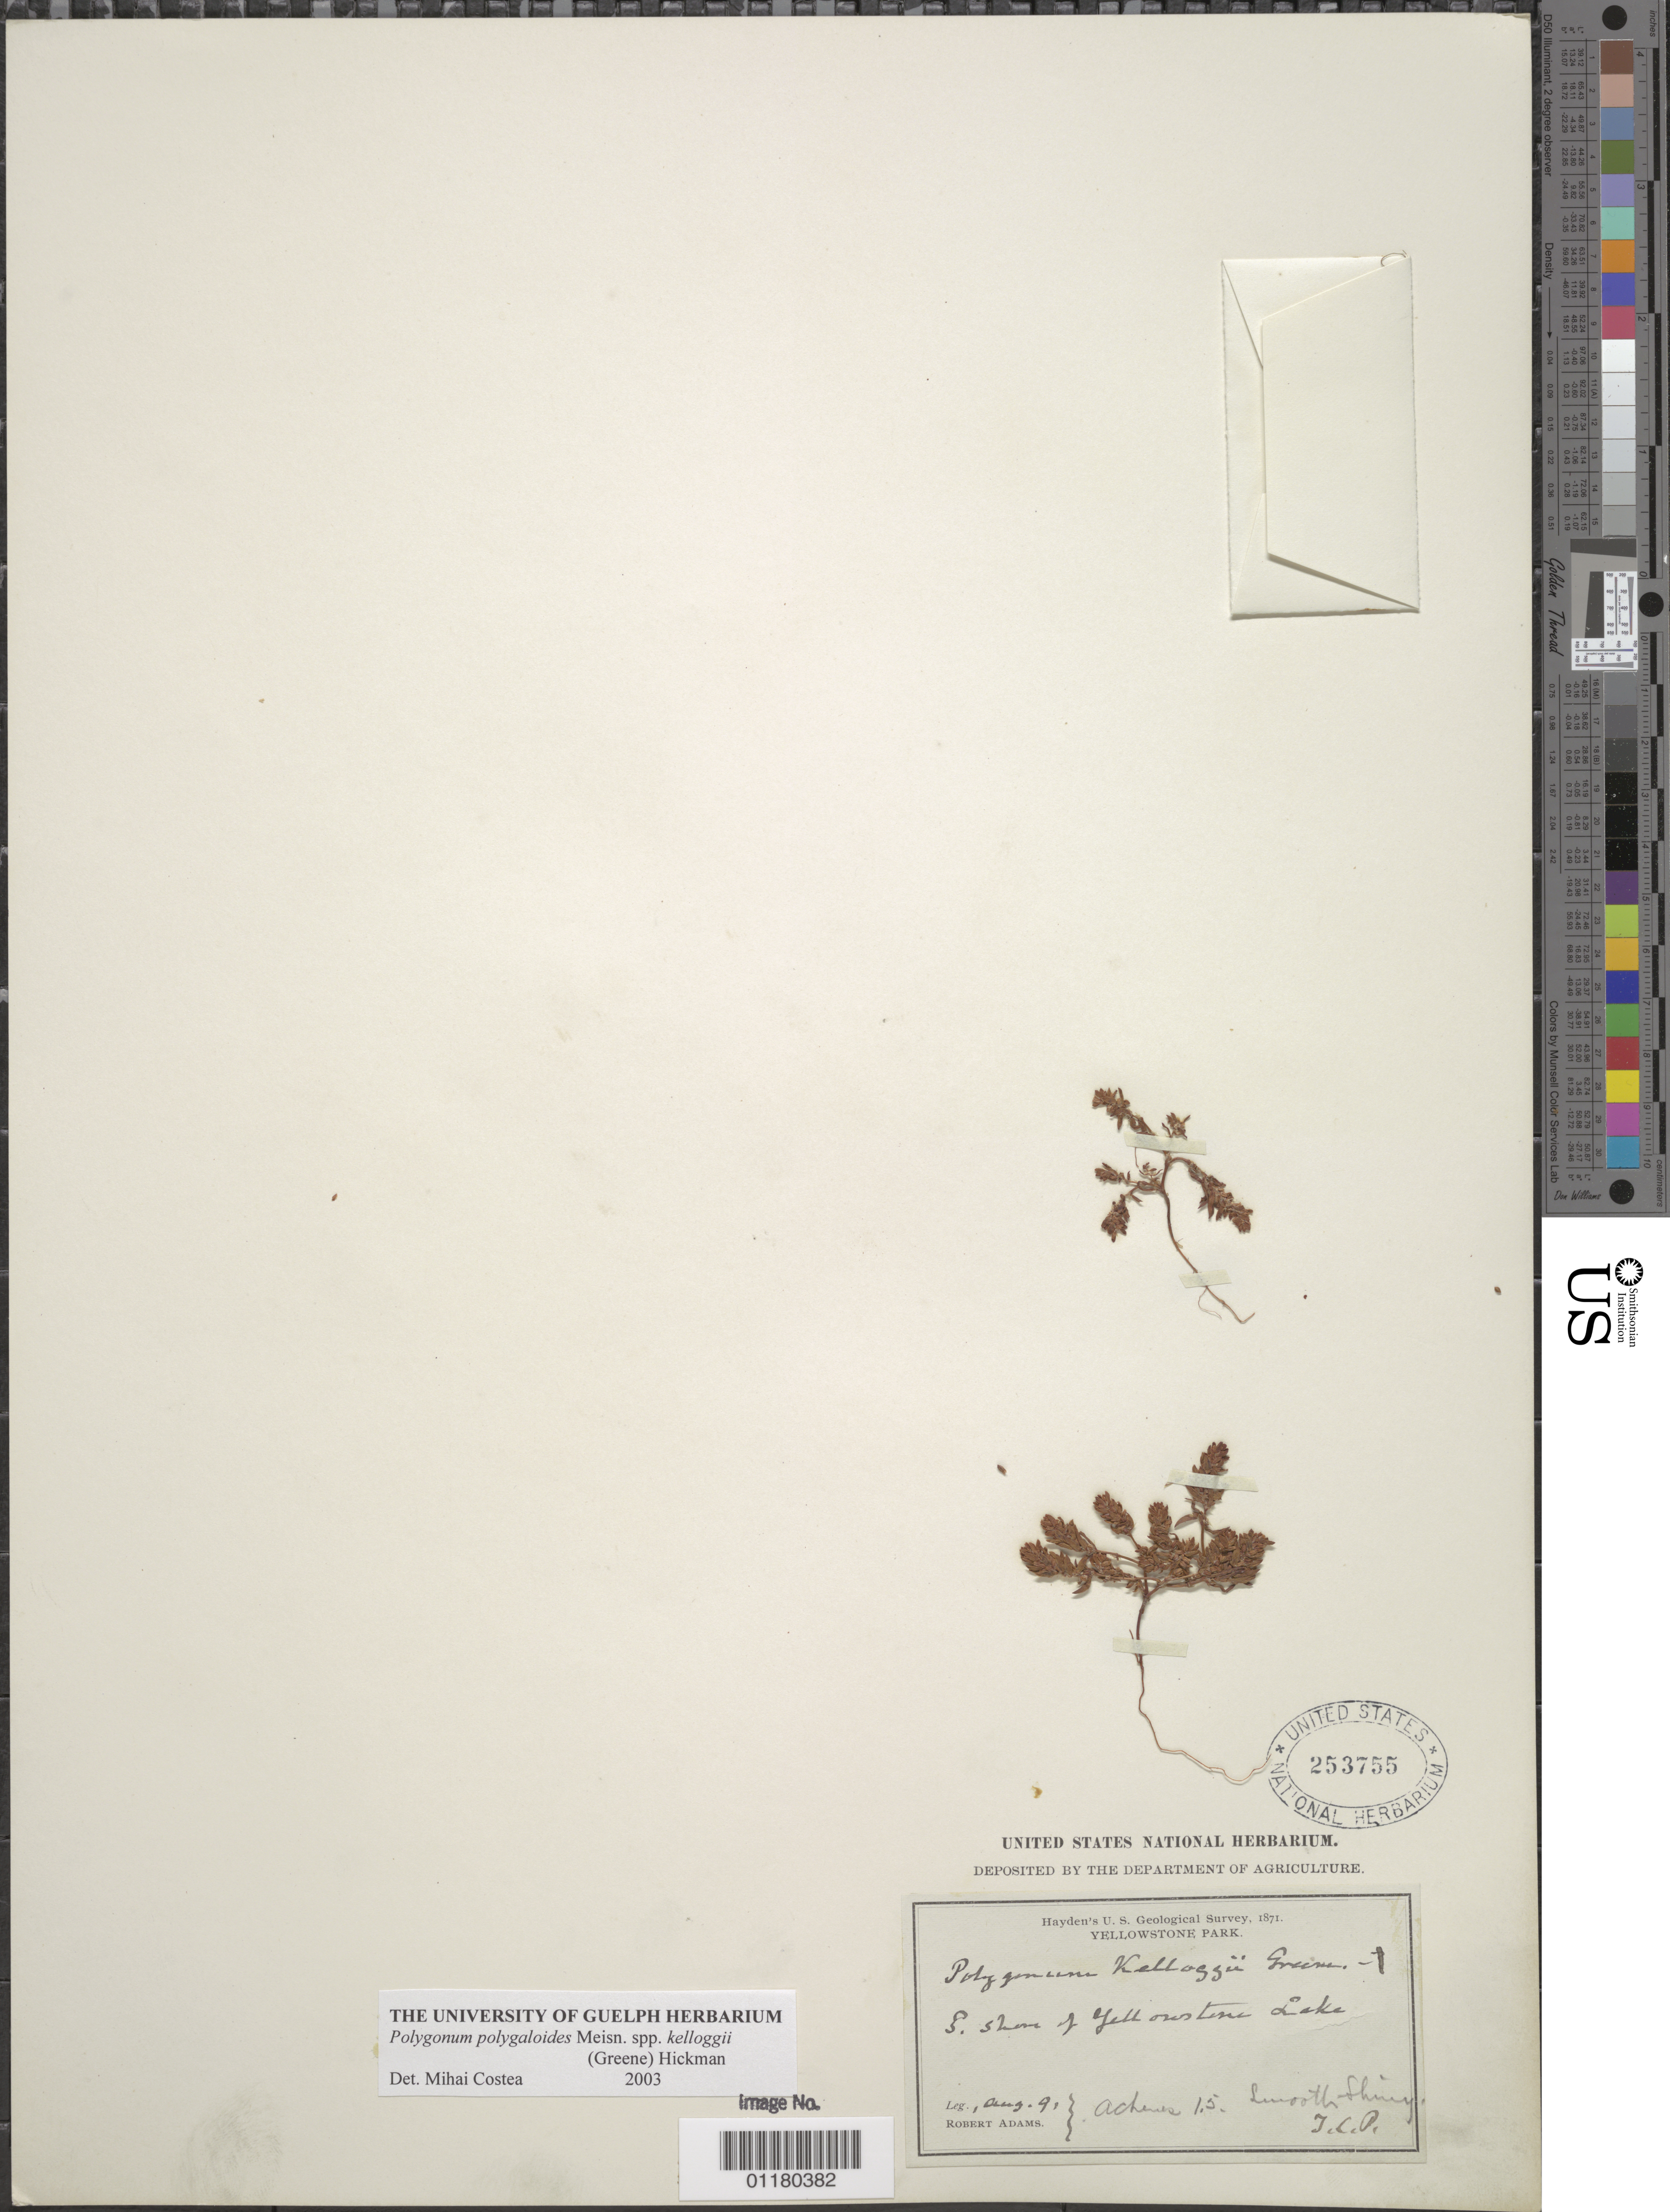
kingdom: Plantae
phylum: Tracheophyta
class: Magnoliopsida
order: Caryophyllales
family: Polygonaceae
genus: Polygonum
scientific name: Polygonum polygaloides subsp. kelloggii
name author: (Greene) Hickman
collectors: R. Adams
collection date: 1871-08-09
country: United States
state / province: Wyoming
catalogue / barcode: US 253755